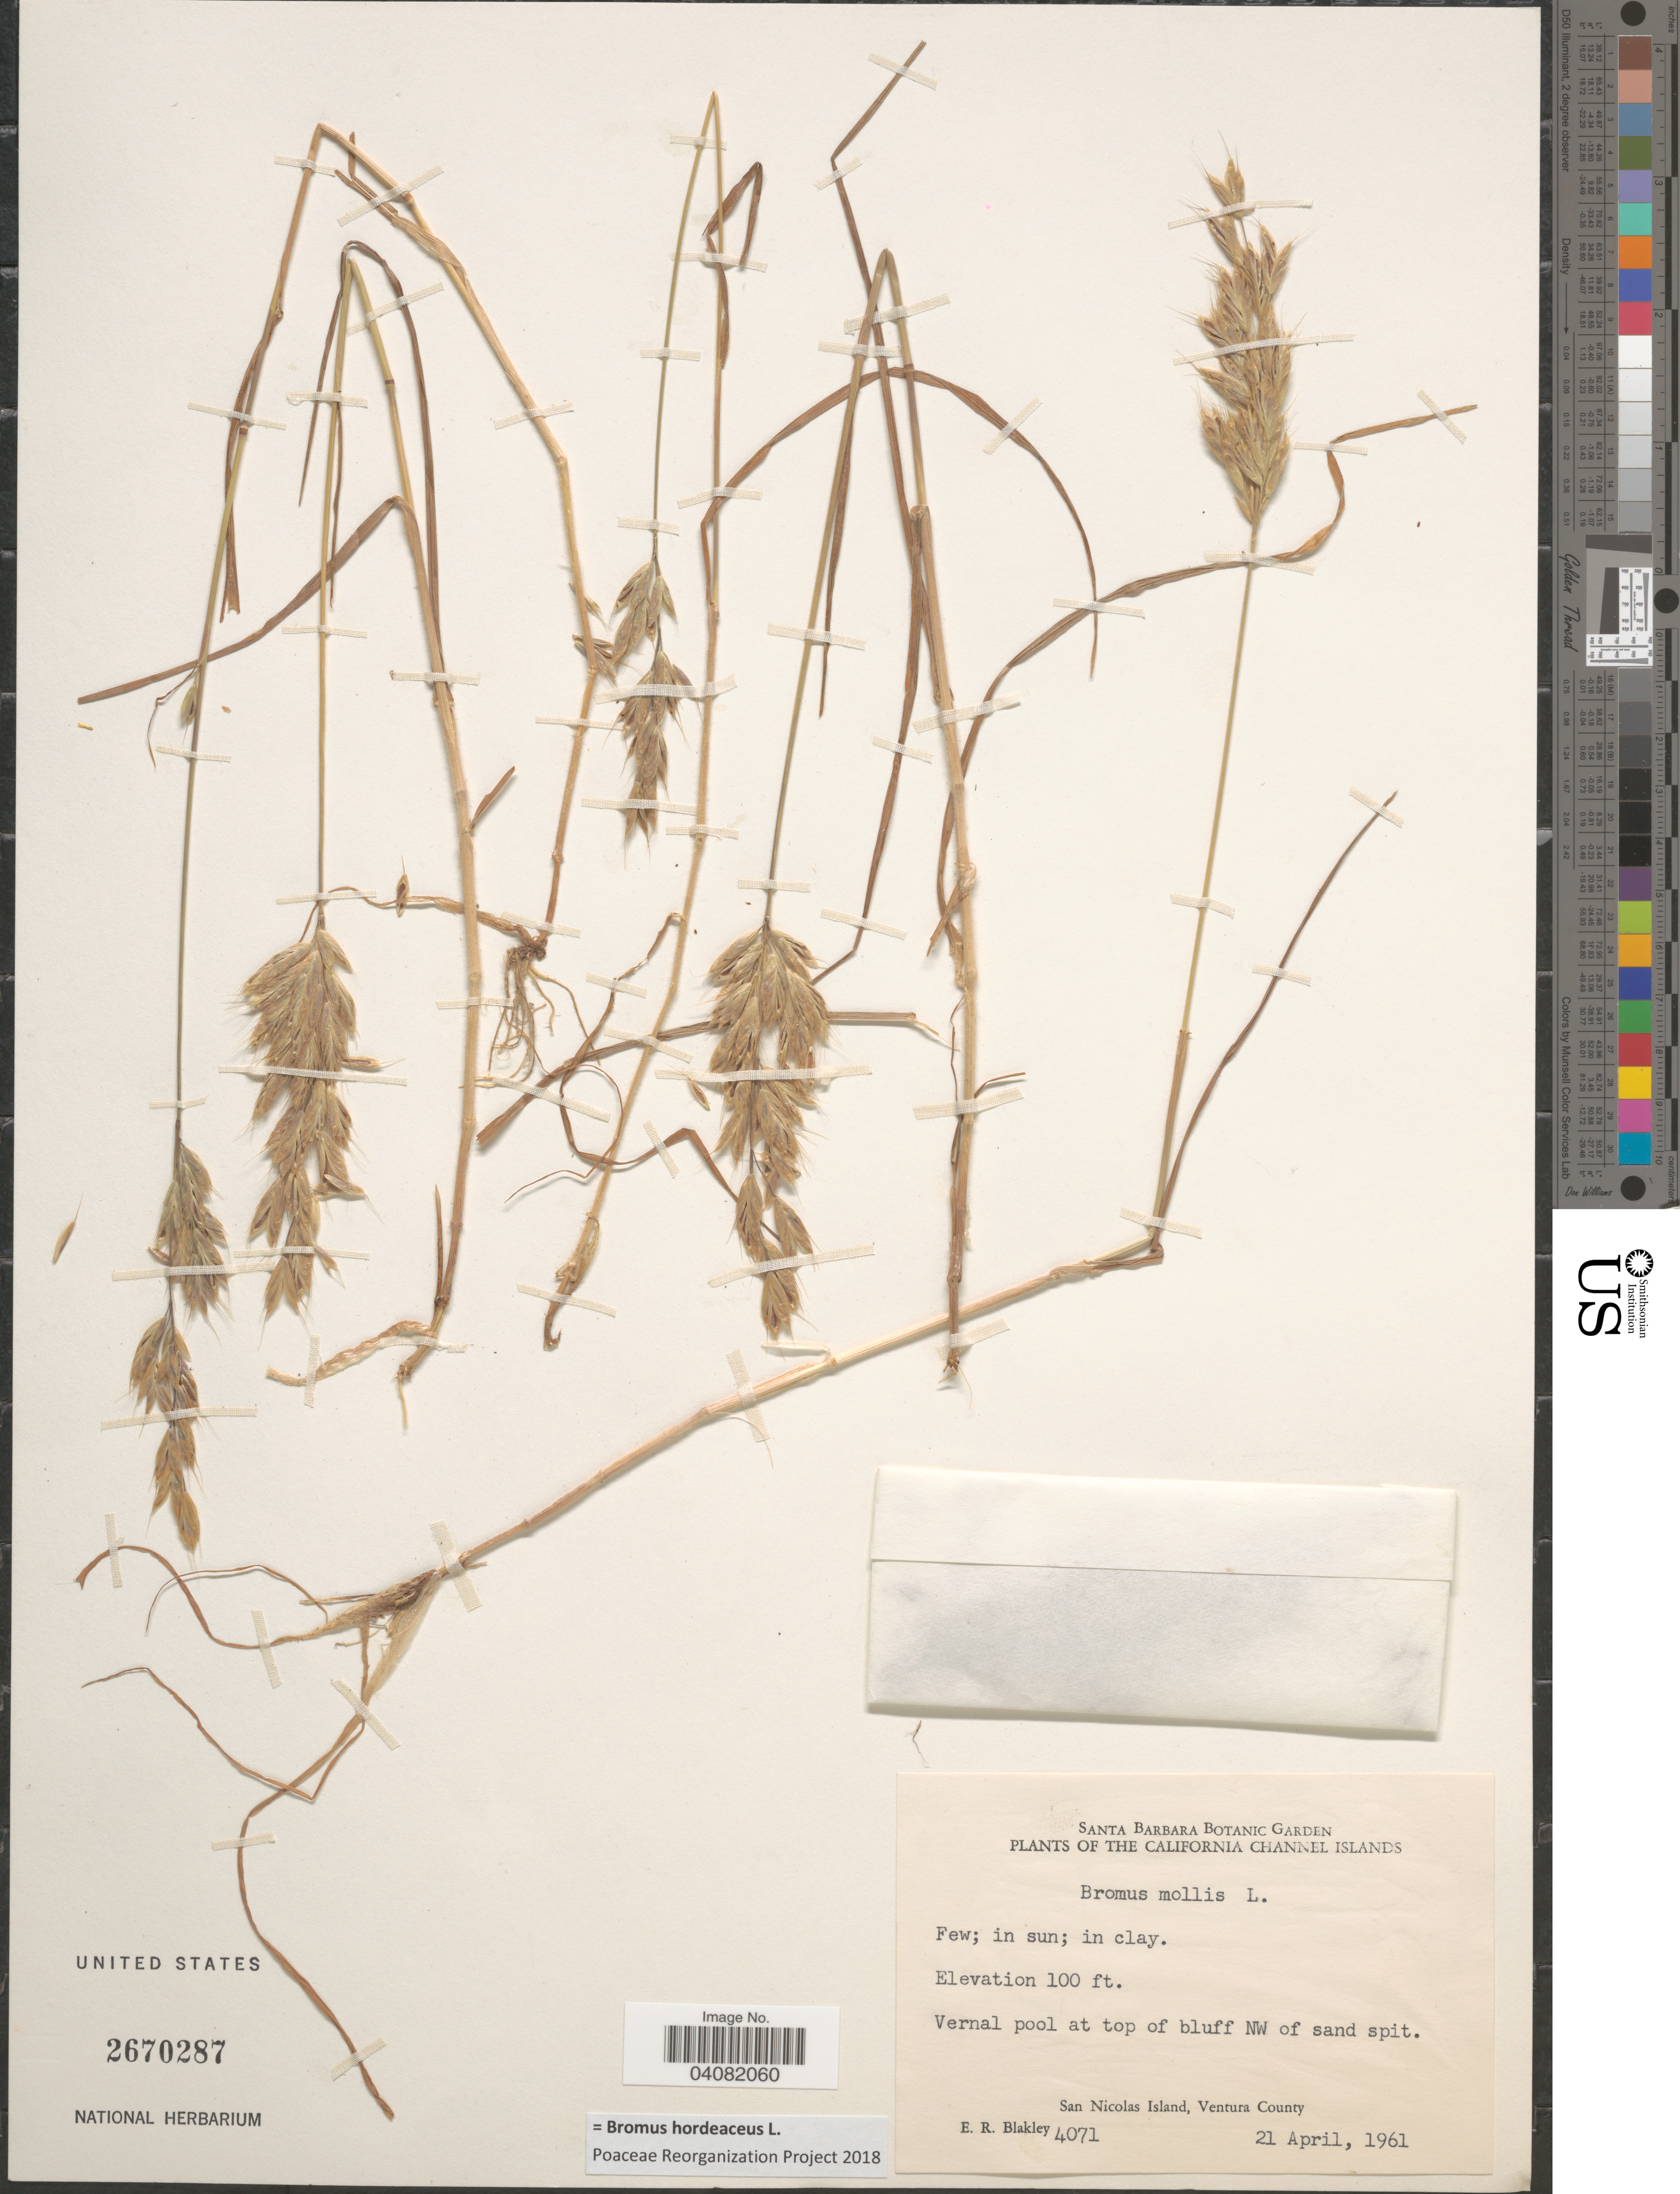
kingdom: Plantae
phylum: Tracheophyta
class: Liliopsida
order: Poales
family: Poaceae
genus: Bromus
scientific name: Bromus hordeaceus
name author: L.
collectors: E. R. Blakley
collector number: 4071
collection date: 1961-04-21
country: United States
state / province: California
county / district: Ventura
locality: The California Channel Islands. Vernal pool at top of bluff NW of sand spit. San Nicolas Island, Ventura County.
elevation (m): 30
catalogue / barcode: US 2670287